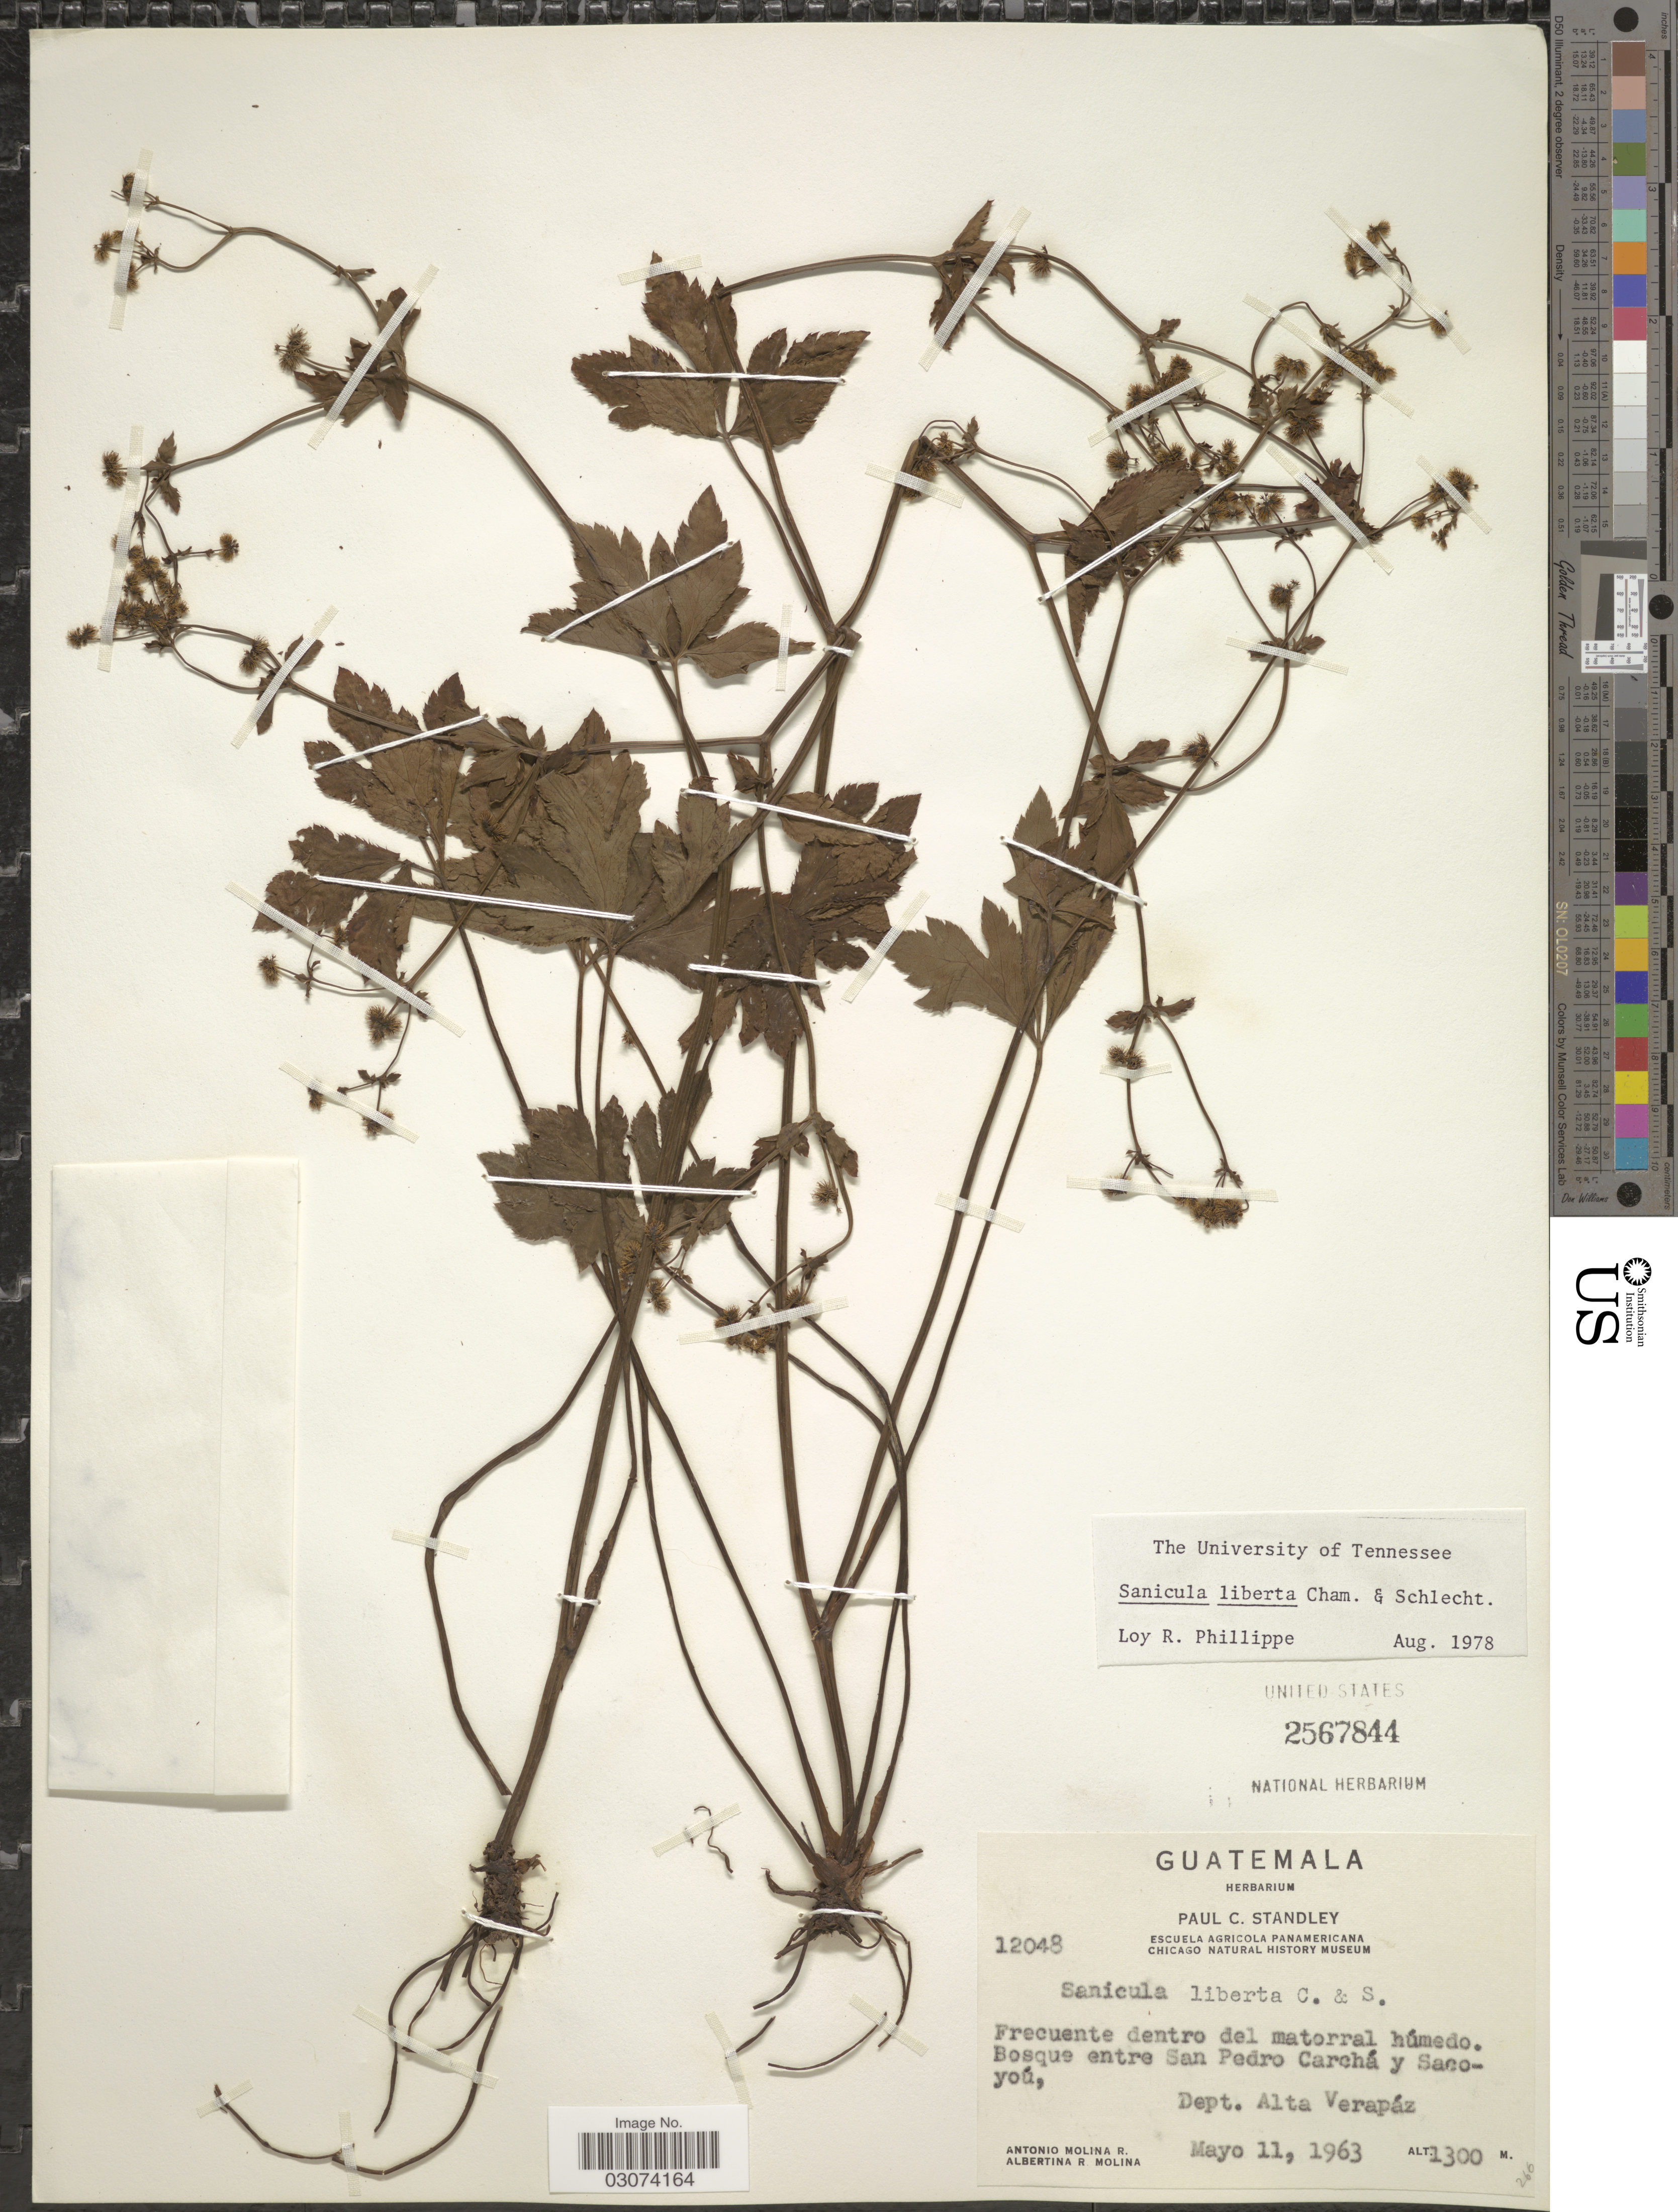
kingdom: Plantae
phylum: Tracheophyta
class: Magnoliopsida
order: Apiales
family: Apiaceae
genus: Sanicula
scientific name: Sanicula liberta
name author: Cham. & Schltdl.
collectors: A. Molina R. & A. R. Molina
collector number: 12048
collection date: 1963-05-11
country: Guatemala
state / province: Alta Verapaz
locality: Bosque entre San Pedro Carchá y Sacoyoú, Dept. Alta Verapáz.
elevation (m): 1300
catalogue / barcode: US 2567844